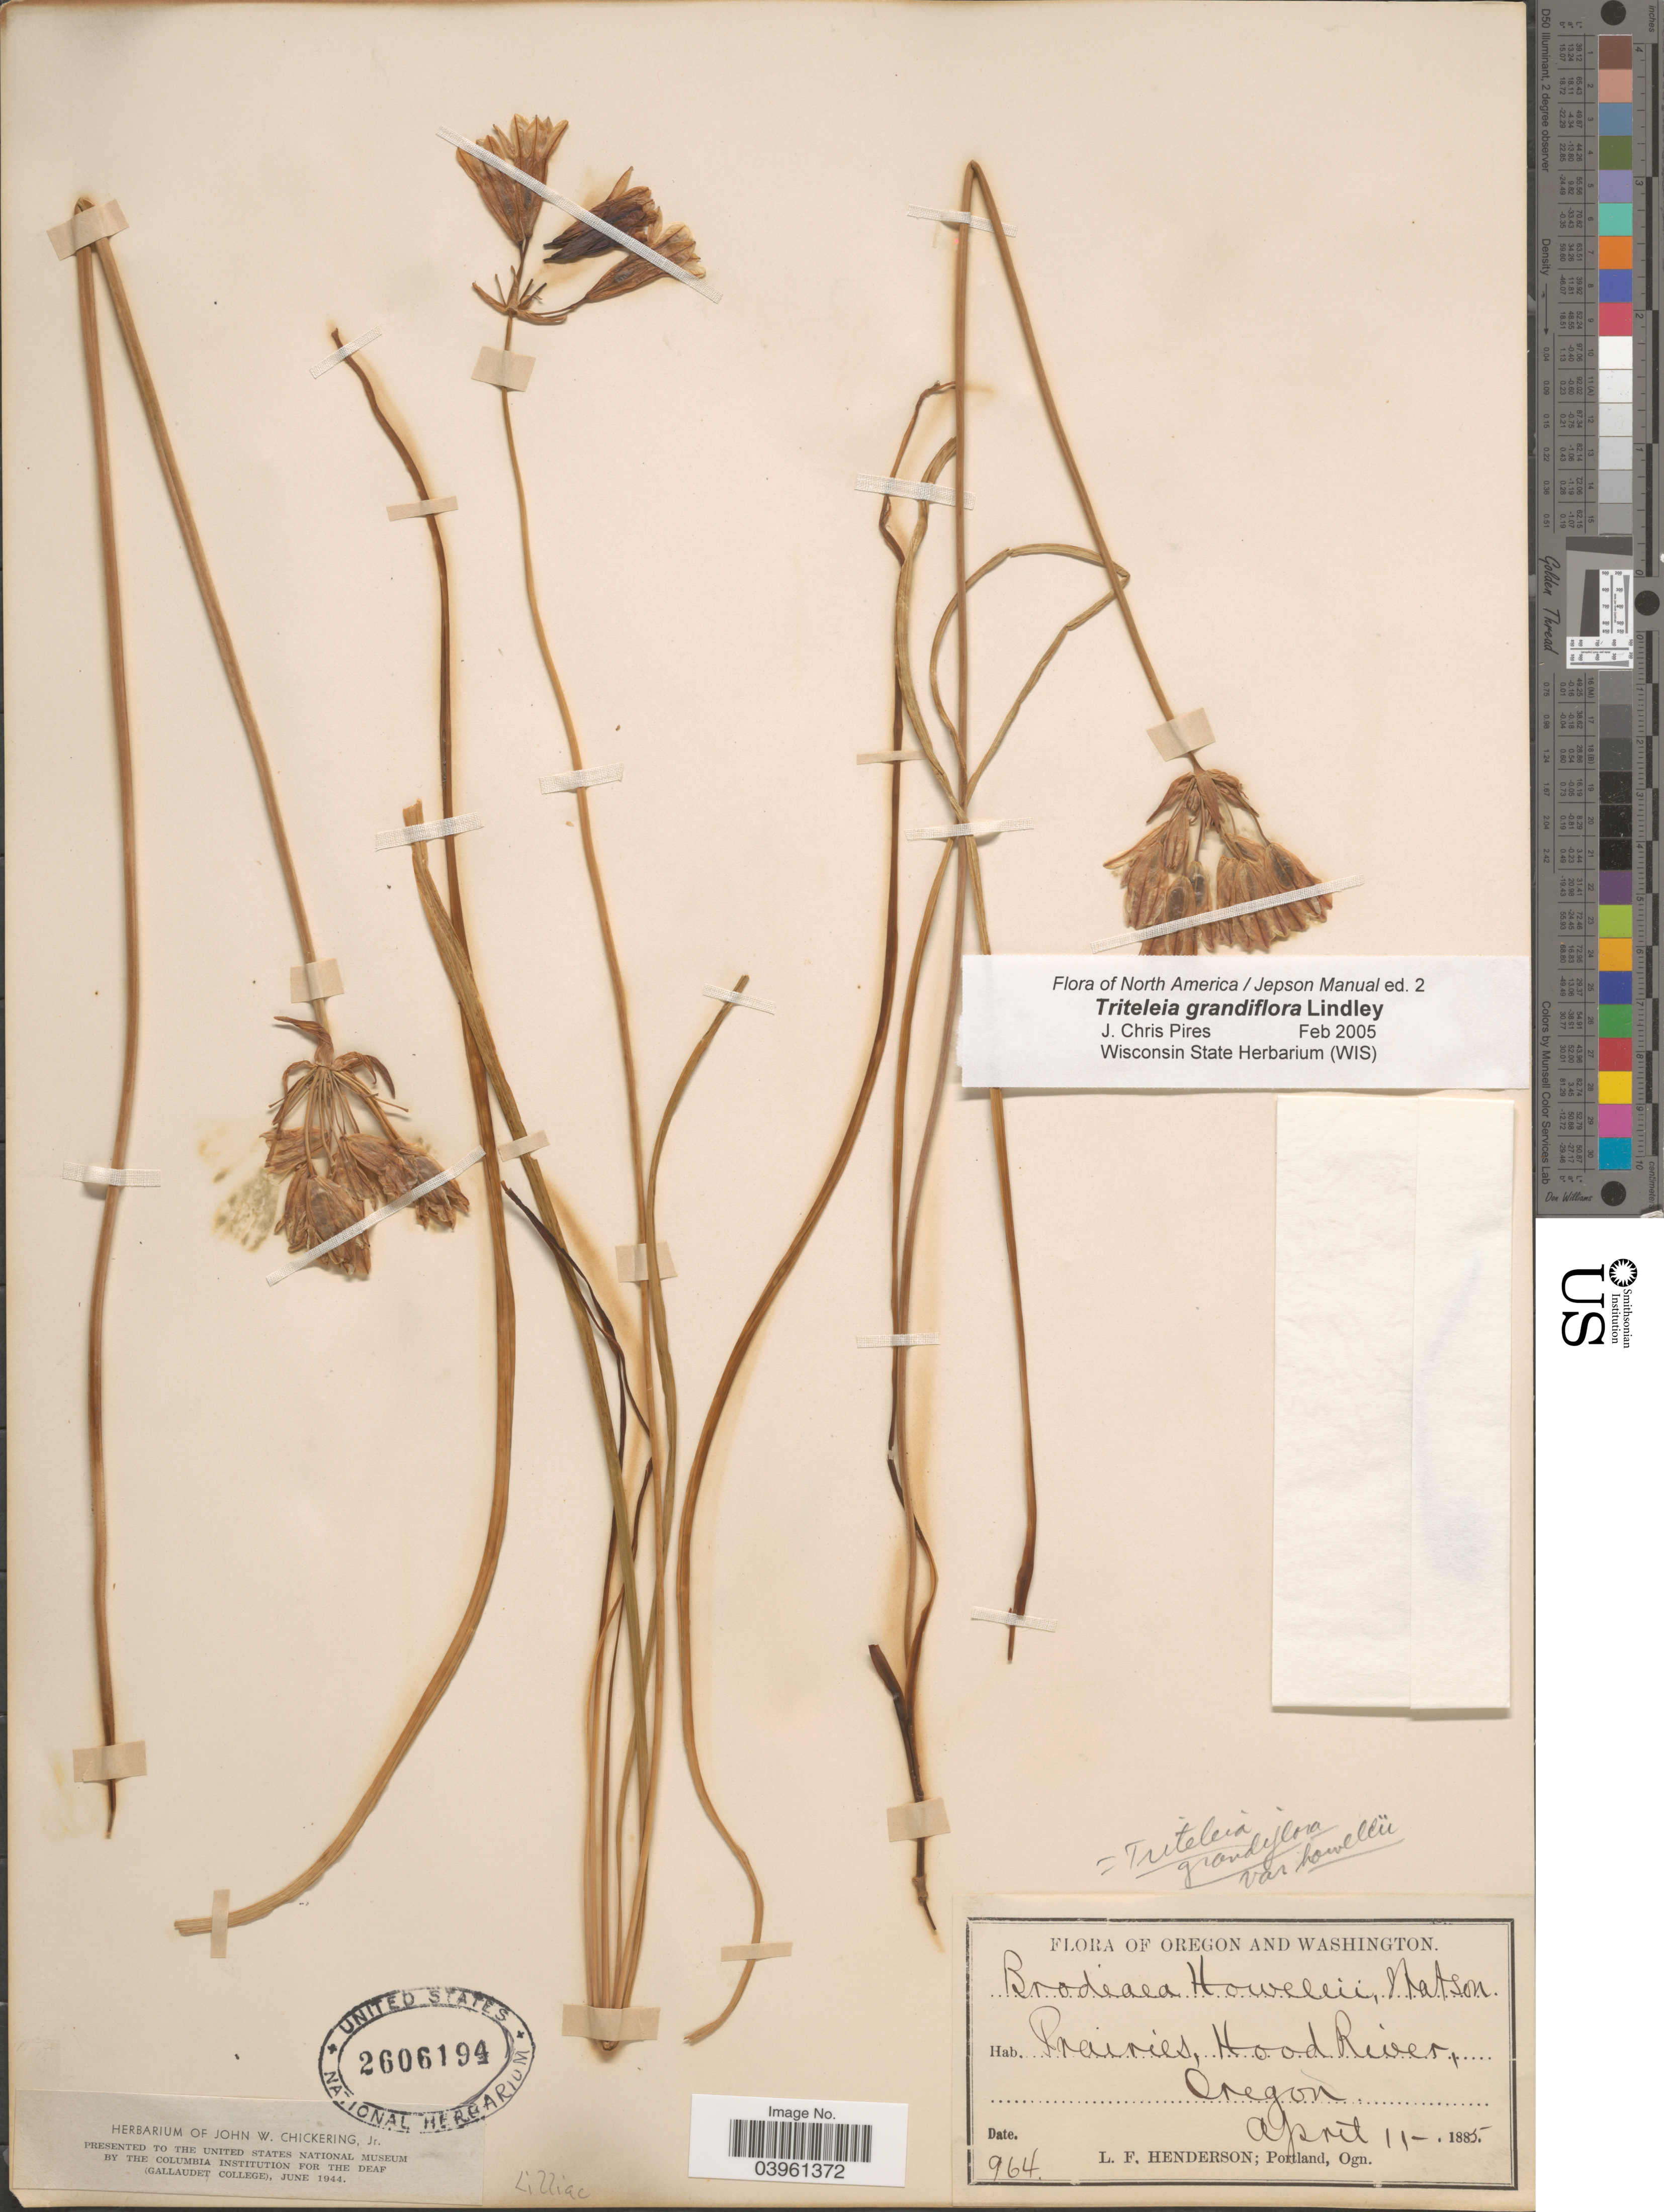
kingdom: Plantae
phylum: Tracheophyta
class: Liliopsida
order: Asparagales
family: Asparagaceae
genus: Triteleia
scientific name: Triteleia grandiflora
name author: Lindl.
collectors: L. Henderson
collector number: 964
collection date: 1885-04-11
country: United States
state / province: Oregon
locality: Prairies, Hood River.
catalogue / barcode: US 2606194